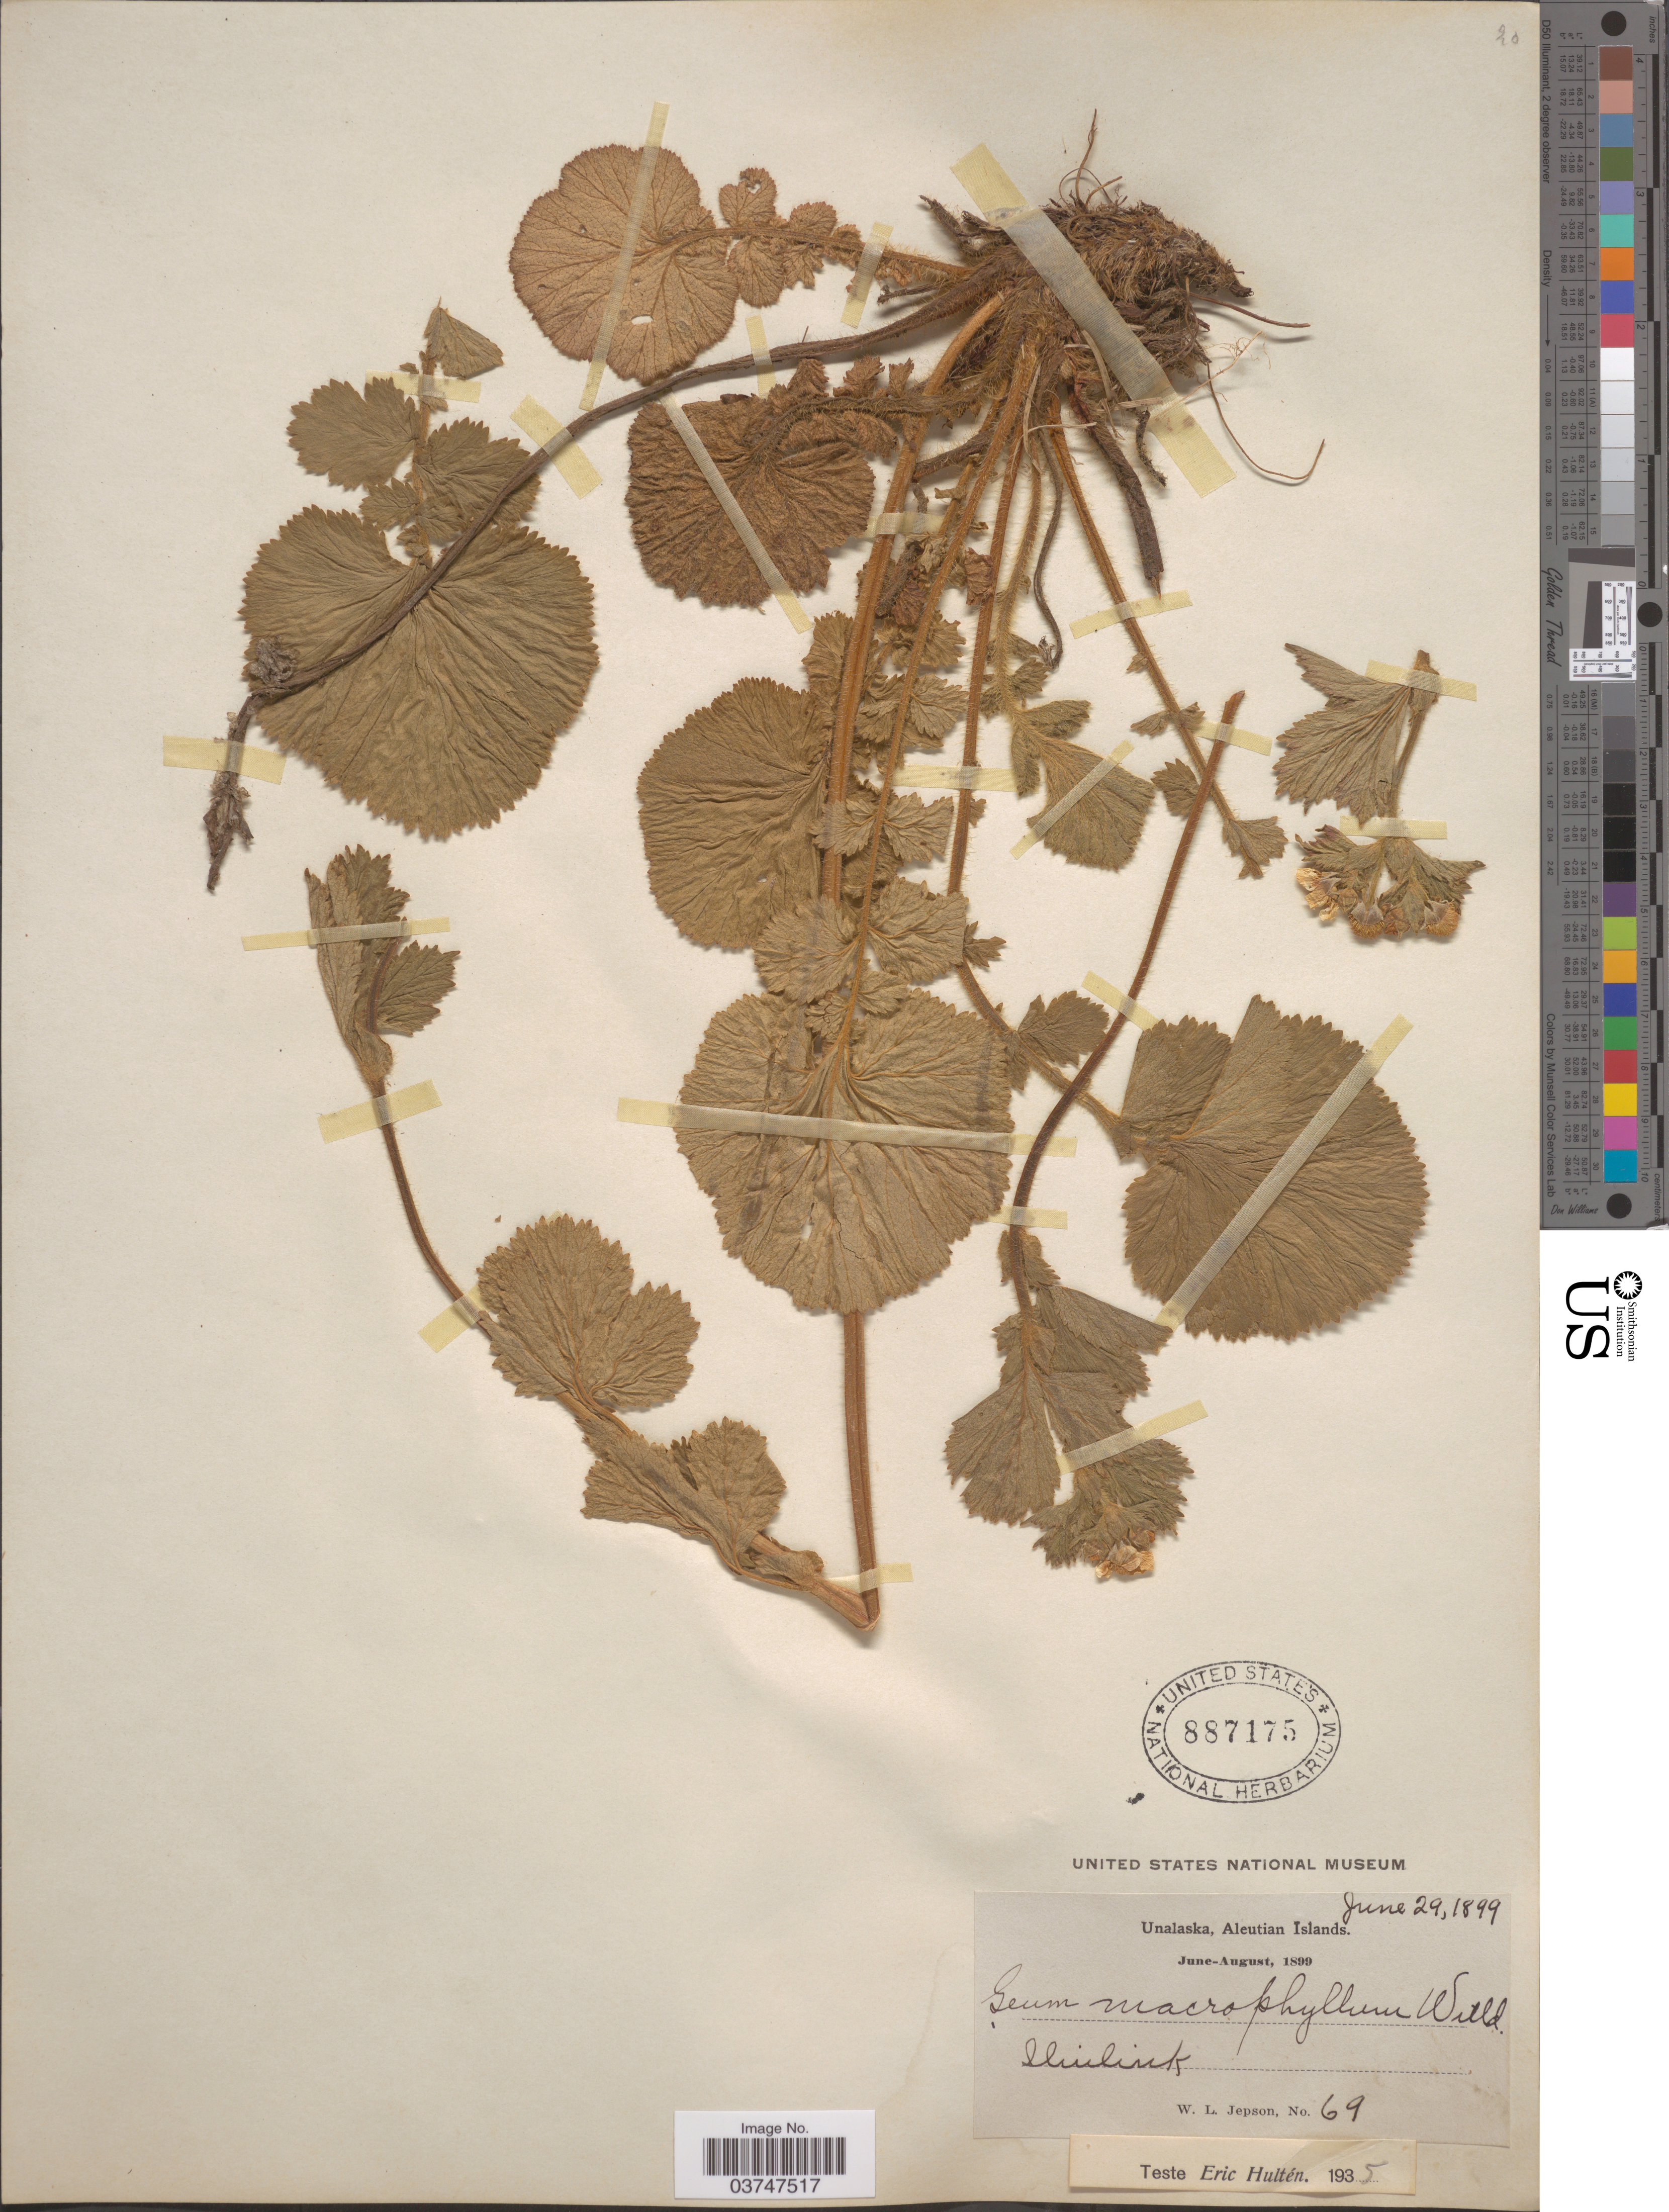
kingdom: Plantae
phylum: Tracheophyta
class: Magnoliopsida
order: Rosales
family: Rosaceae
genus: Geum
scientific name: Geum macrophyllum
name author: Willd.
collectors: W. L. Jepson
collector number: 69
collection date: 1899-06-29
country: United States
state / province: Alaska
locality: Unalaska, Aleutian Islands. Iliuliuk.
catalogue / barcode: US 887175